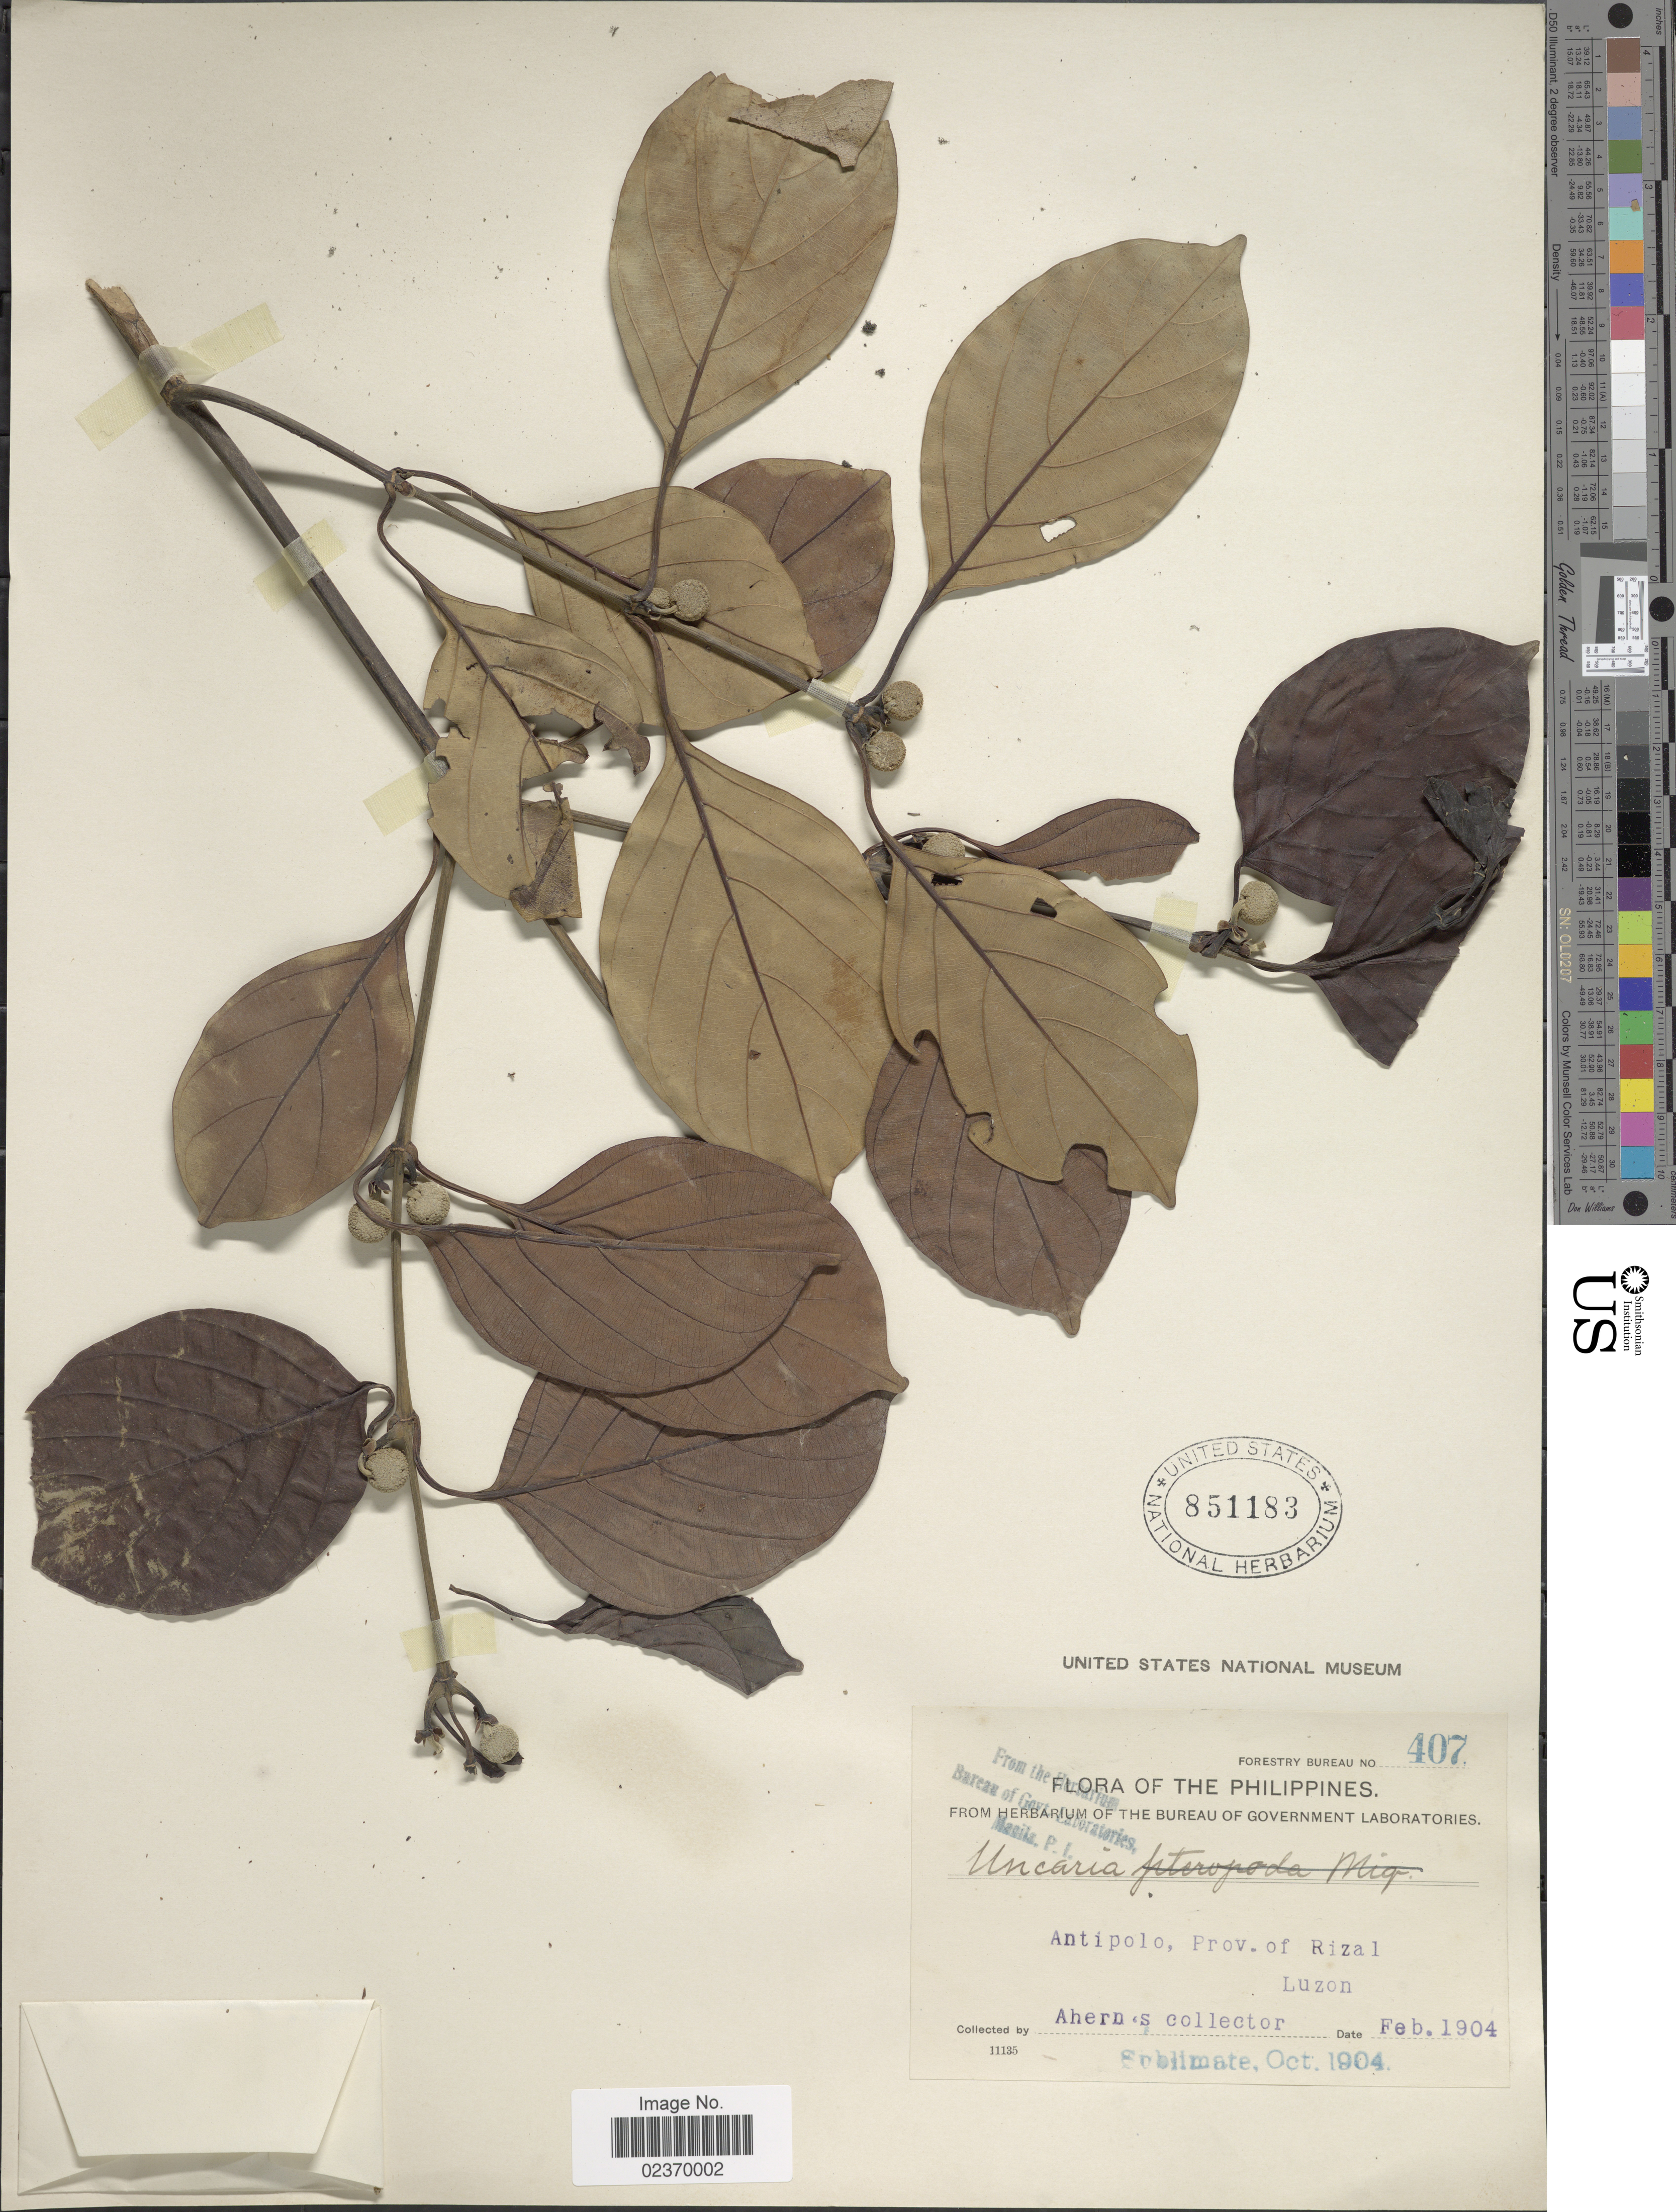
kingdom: Plantae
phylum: Tracheophyta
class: Magnoliopsida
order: Gentianales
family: Rubiaceae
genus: Uncaria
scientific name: Uncaria sp.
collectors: Ahern's collector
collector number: Forestry Bureau 407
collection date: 1904-02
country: Philippines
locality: Antipolo, Prov. of Rizal, Luzon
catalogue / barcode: US 851183